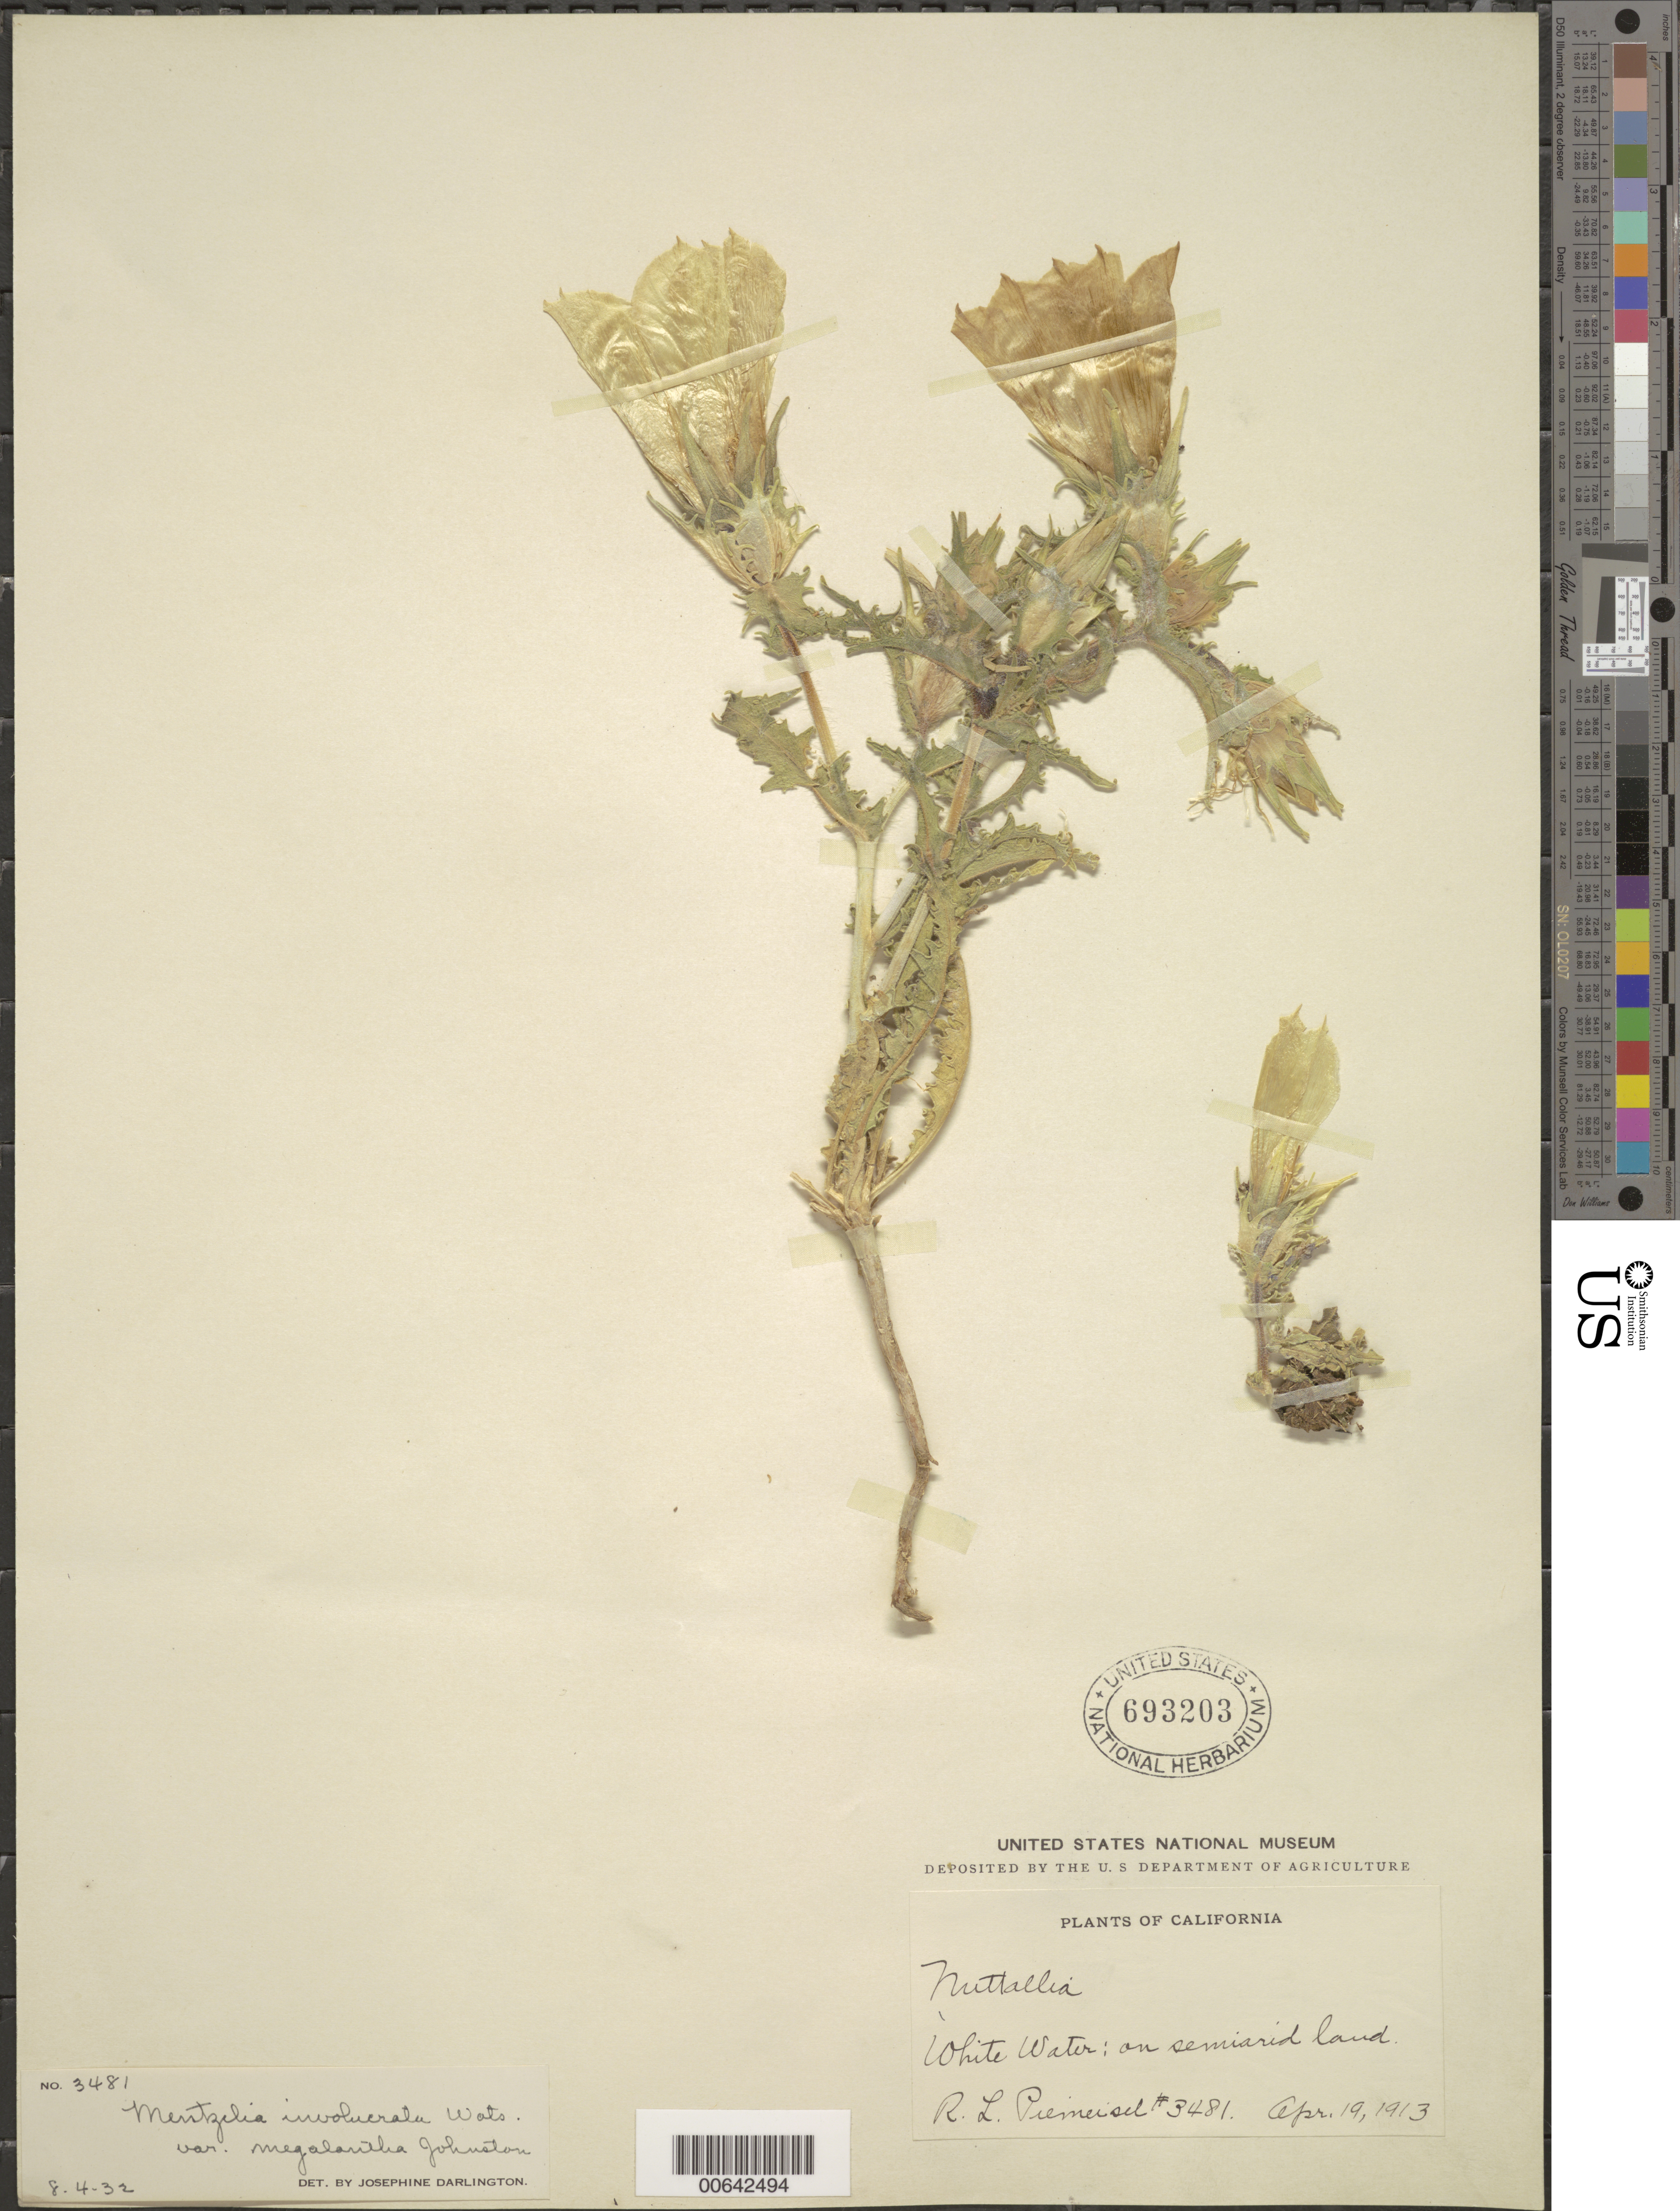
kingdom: Plantae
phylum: Tracheophyta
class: Magnoliopsida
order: Cornales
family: Loasaceae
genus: Mentzelia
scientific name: Mentzelia involucrata var. megalantha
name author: I.M. Johnst.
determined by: Darlington, J.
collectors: R. L. Piemeisel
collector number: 3481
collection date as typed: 19 Apr 1931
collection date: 1931-04-19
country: United States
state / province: California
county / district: Riverside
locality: White Water.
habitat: On semiarid land.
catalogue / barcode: US 693203